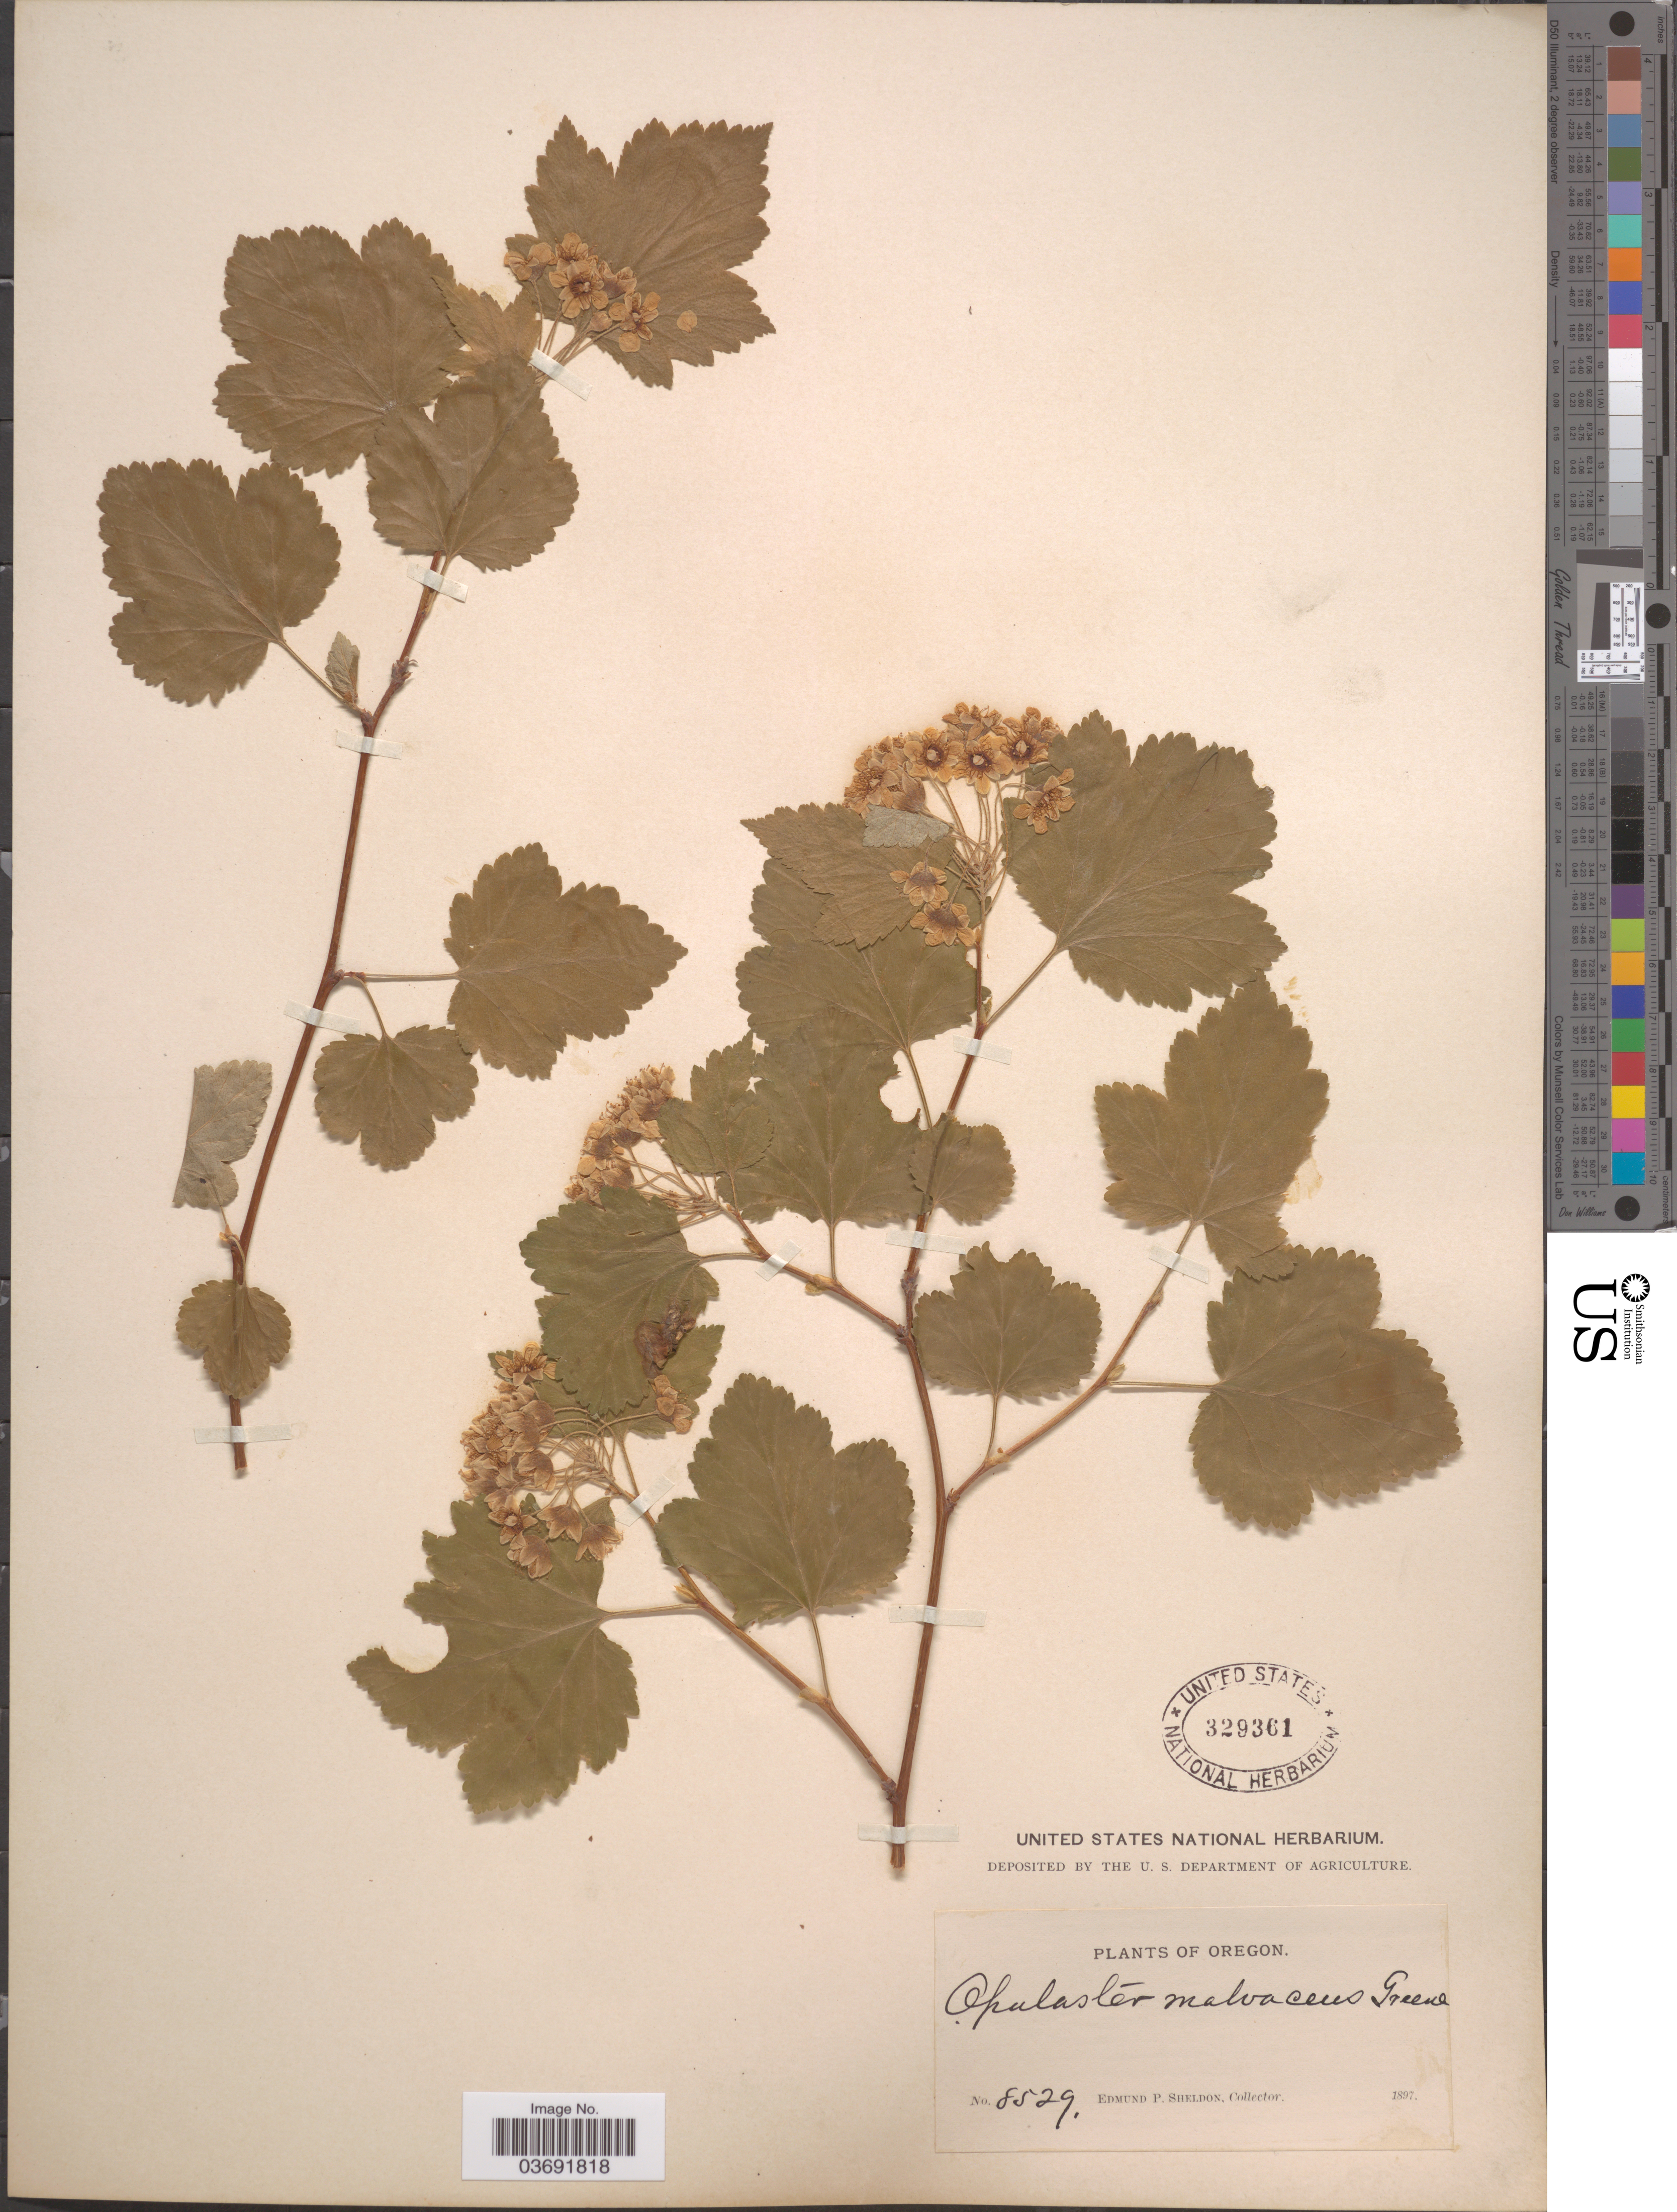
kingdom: Plantae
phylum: Tracheophyta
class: Magnoliopsida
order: Rosales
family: Rosaceae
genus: Physocarpus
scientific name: Physocarpus malvaceus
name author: (Greene) Kuntze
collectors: E. P. Sheldon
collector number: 8529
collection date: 1897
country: United States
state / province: Oregon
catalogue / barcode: US 329361